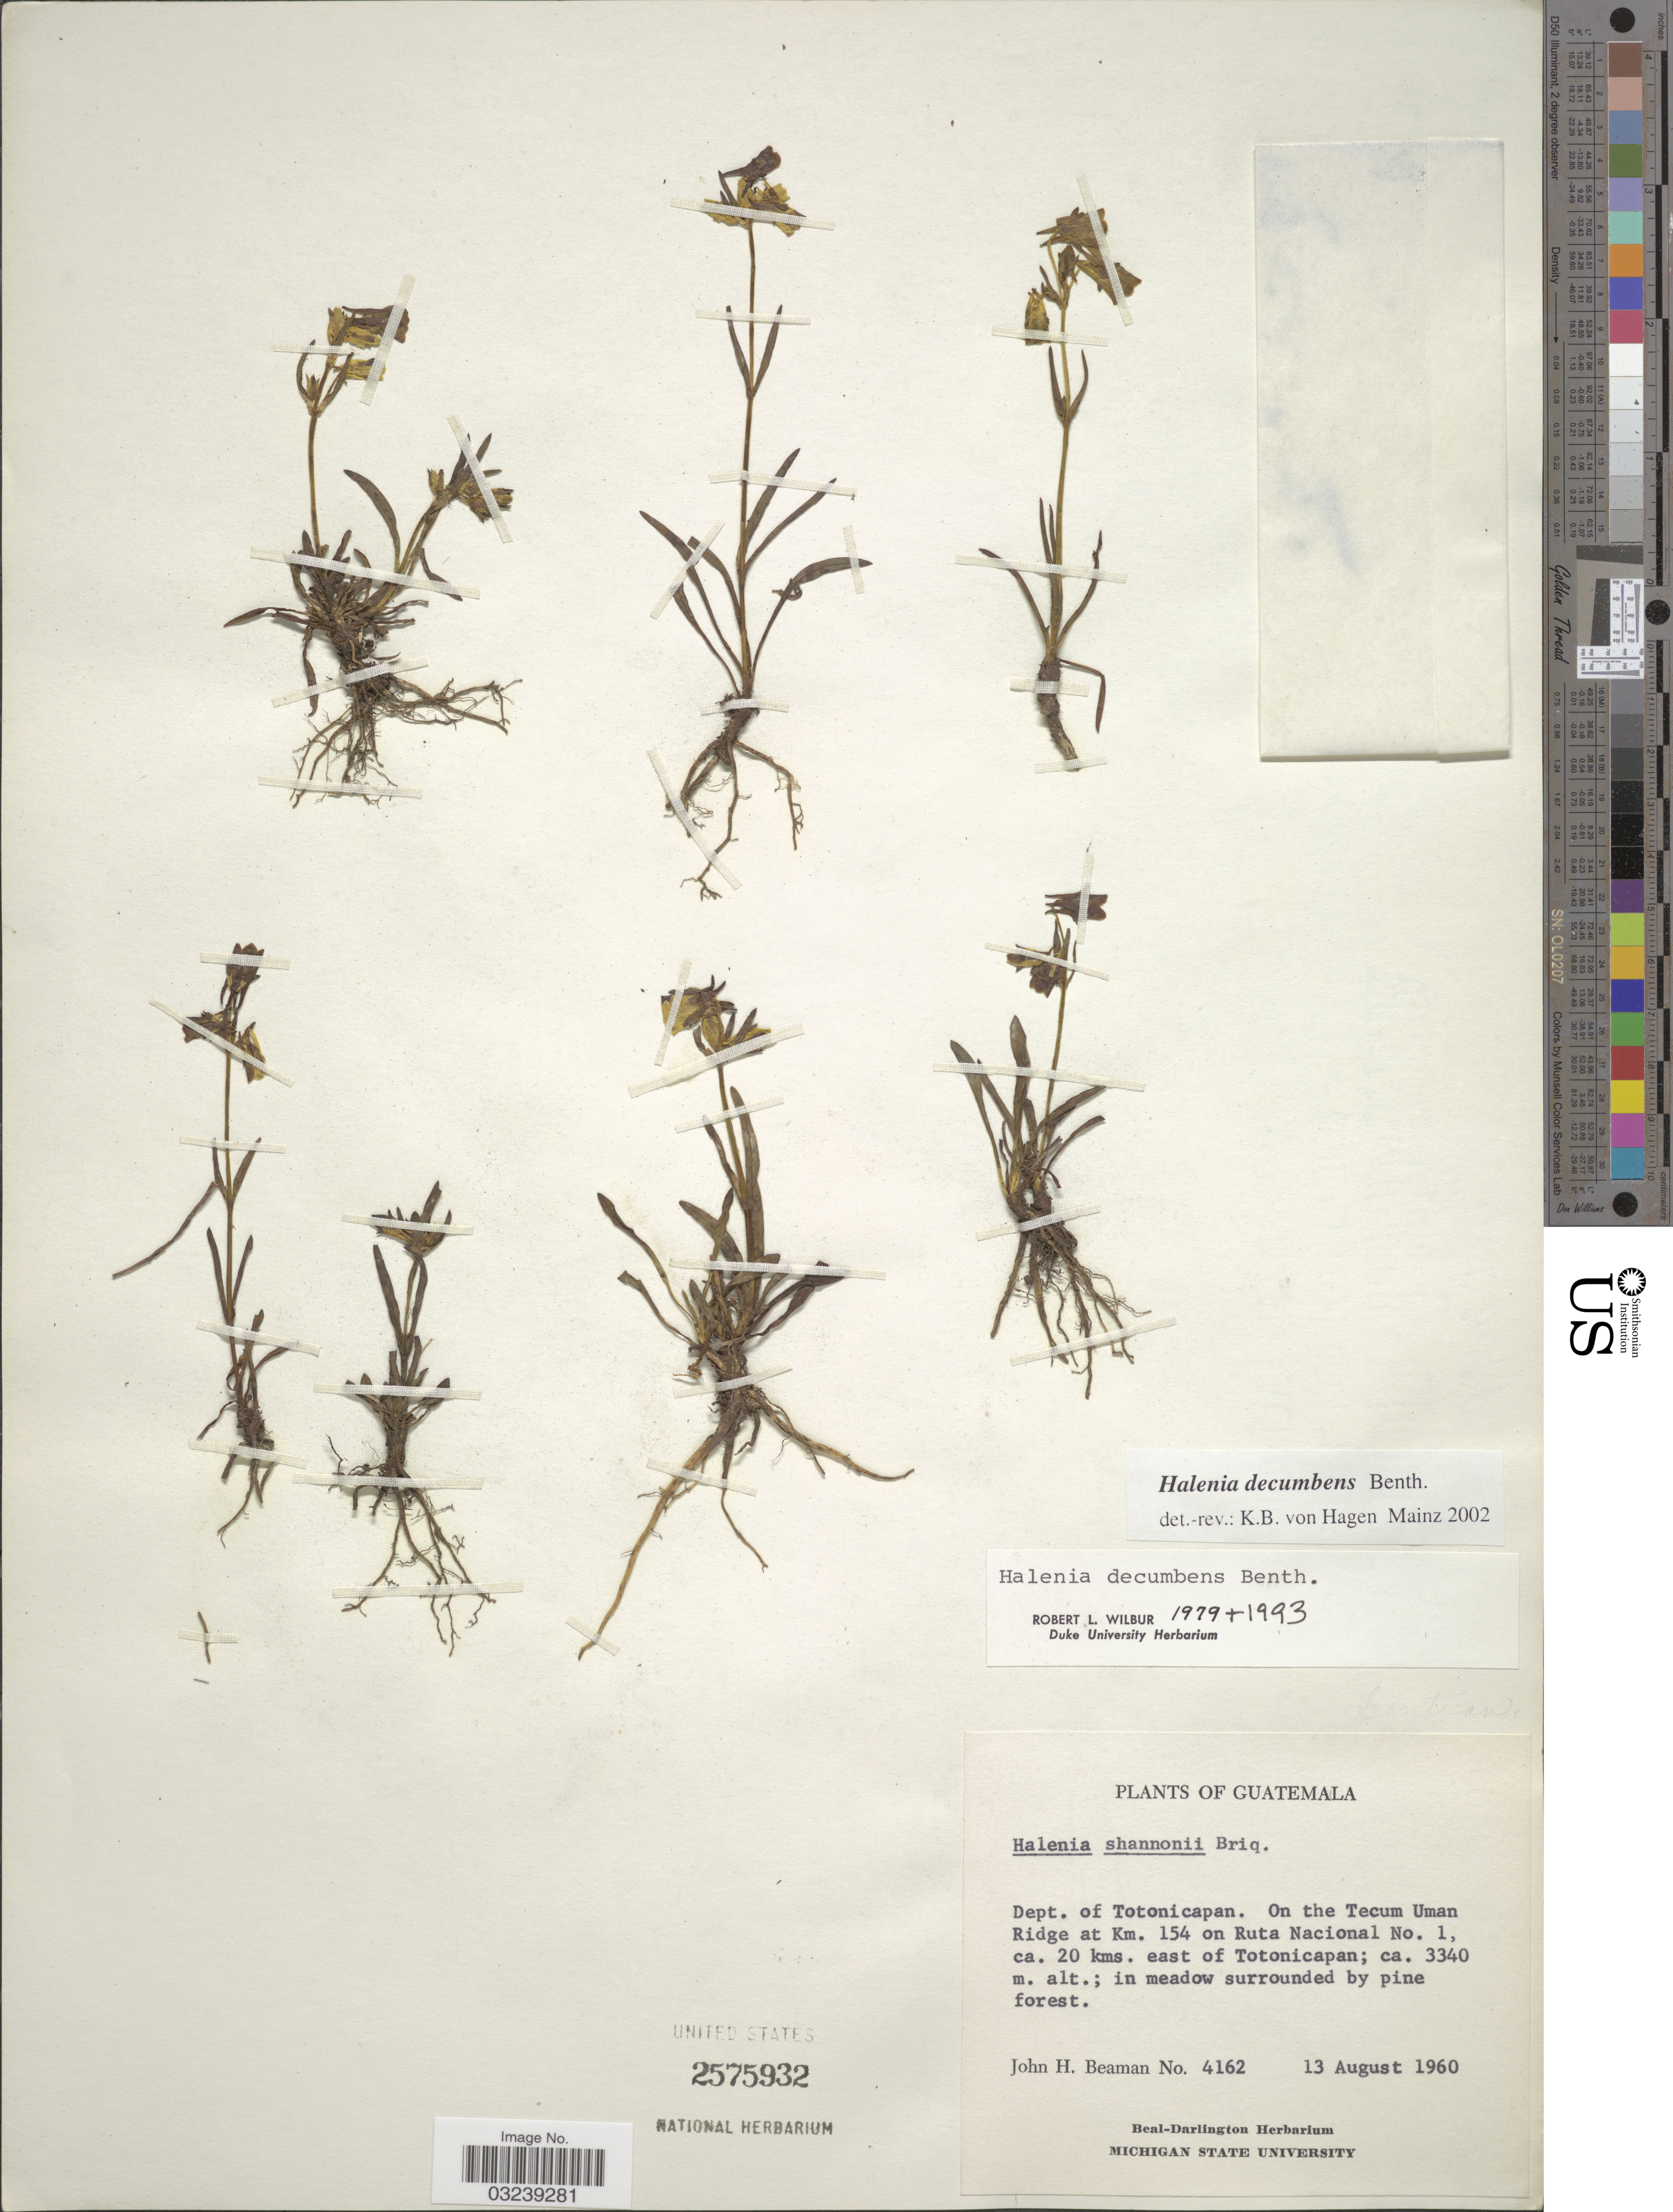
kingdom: Plantae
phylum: Tracheophyta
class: Magnoliopsida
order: Gentianales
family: Gentianaceae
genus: Halenia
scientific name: Halenia decumbens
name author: Benth.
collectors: J. H. Beaman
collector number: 4162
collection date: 1960-08-13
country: Guatemala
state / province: Totonicapan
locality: Dept. of Totonicapan. On the Tecum Uman Ridge at Km. 154 on Ruta Nacional No. 1, ca. 20 kms. east of Totonicapan.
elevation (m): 3340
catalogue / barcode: US 2575932